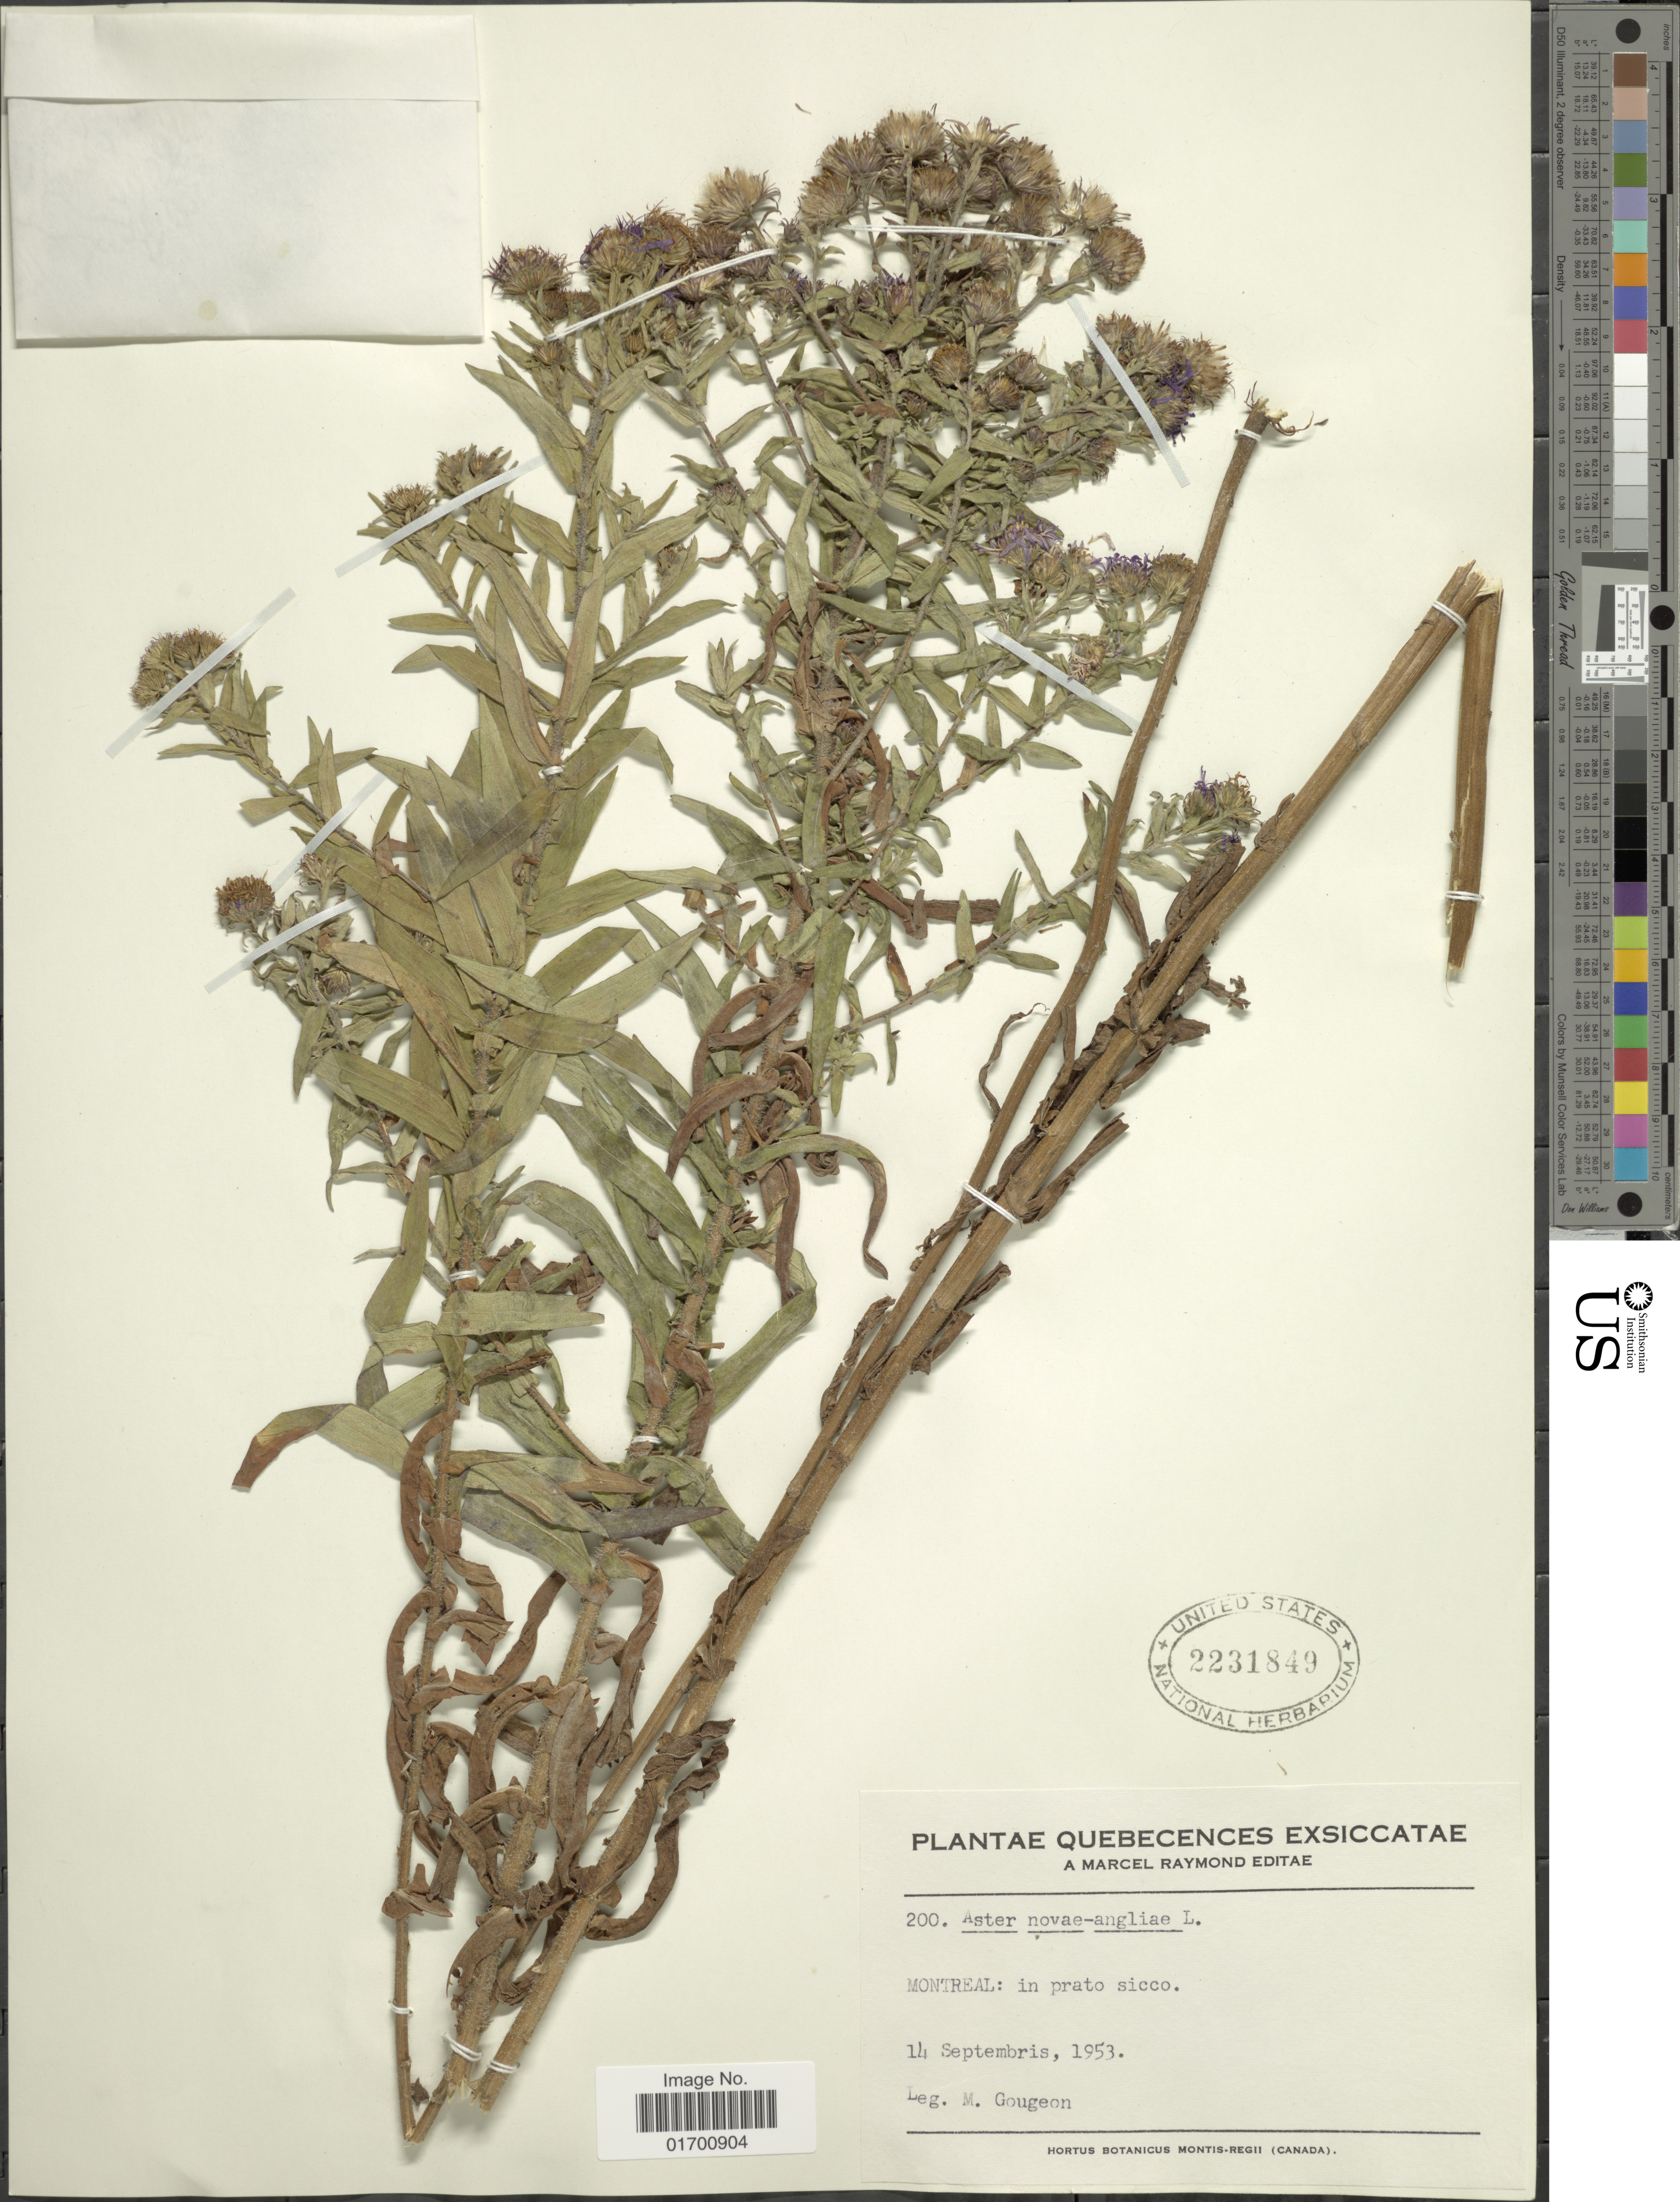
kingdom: Plantae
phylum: Tracheophyta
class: Magnoliopsida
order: Asterales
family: Asteraceae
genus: Symphyotrichum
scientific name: Symphyotrichum novae-angliae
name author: (L.) G.L. Nesom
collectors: M. Gougeon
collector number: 200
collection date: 1953-09-14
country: Canada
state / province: Quebec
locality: Montreal: in prato sicco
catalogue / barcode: US 2231849